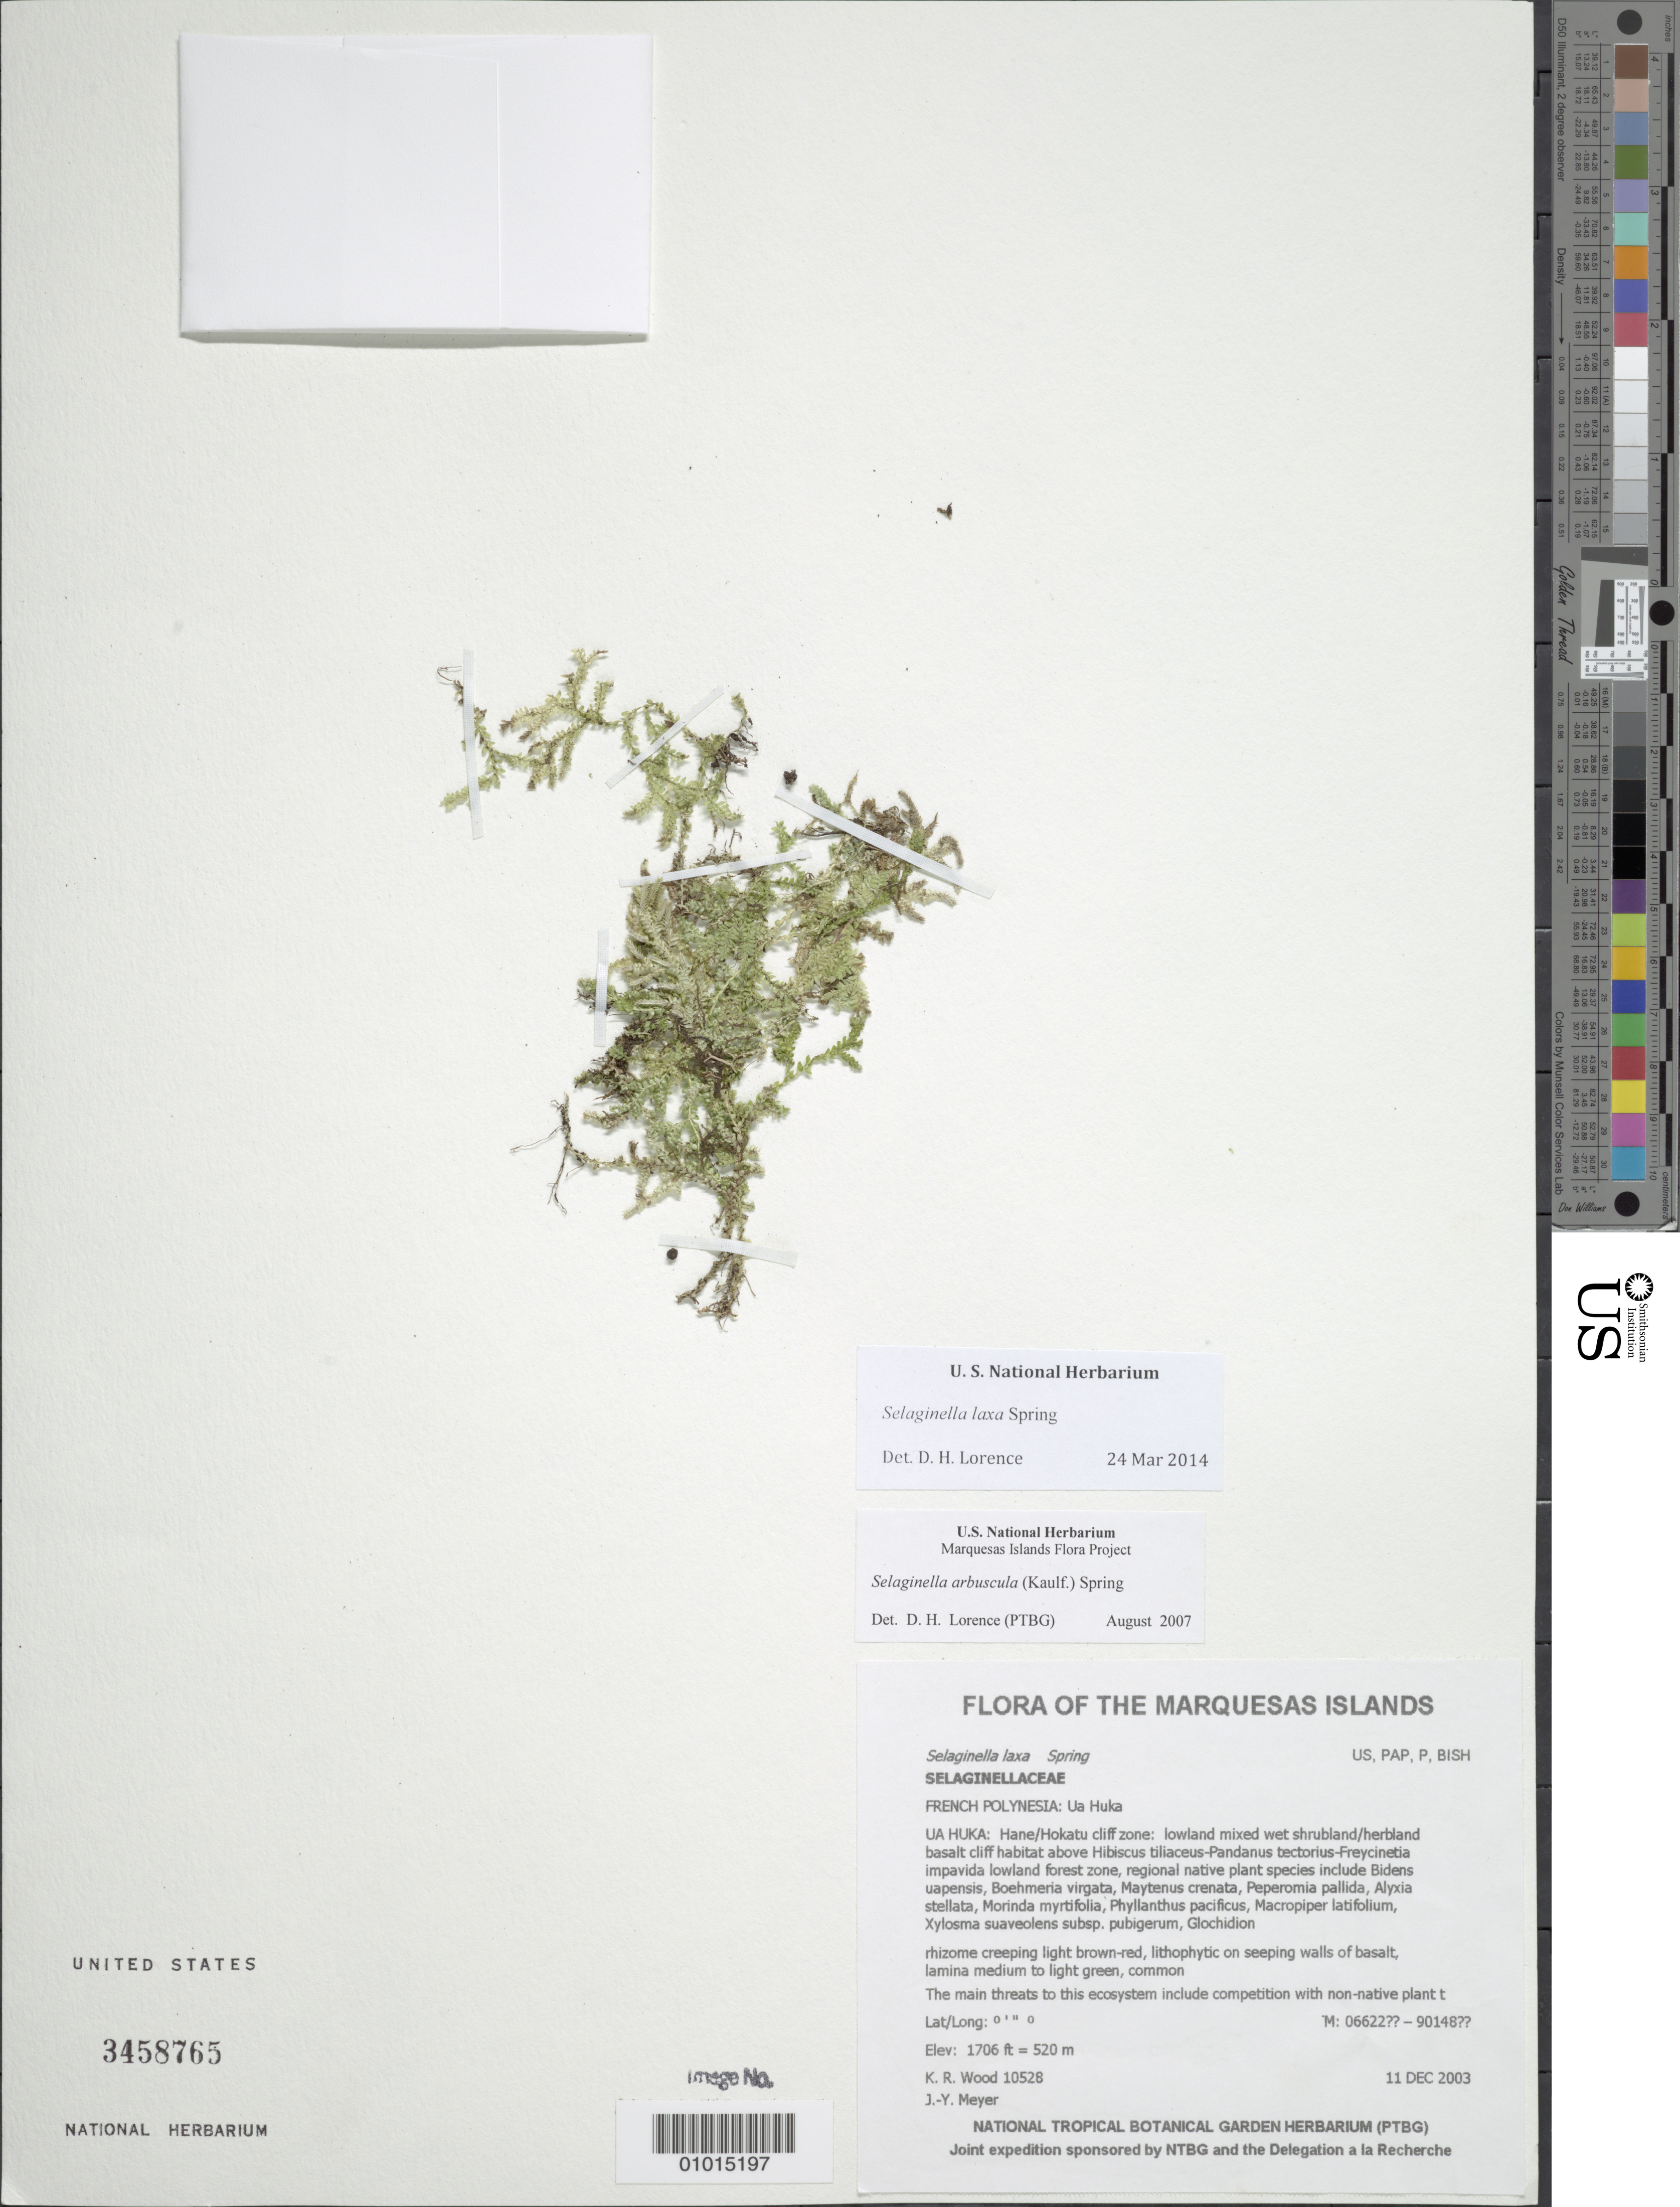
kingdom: Plantae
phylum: Tracheophyta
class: Lycopodiopsida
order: Selaginellales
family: Selaginellaceae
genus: Selaginella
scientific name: Selaginella laxa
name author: Spring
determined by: Lorence, David H., (PTBG), National Tropical Botanical Garden (UNITED STATES)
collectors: K. R. Wood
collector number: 10528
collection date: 2003-12-11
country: French Polynesia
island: Ua Huka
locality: Hane/Hokatu cliff zone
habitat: Lowland mixed wet shrubland/herbland basalt cliff habitat above Hibiscus tiliaceus-Pandanus tectorius-Freycinetia impavida lowland forest zone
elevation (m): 520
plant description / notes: The main threats to this ecosystem include competition with non-native plant taxa such as Psidium guajava, Ageratum conyzoides, Zingiber zerumbet, Paspalum conjugatum, Coffea arabica, Oplismenus compositus, and Kyllinga brevifolia, other less invasive non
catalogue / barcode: US 3458765